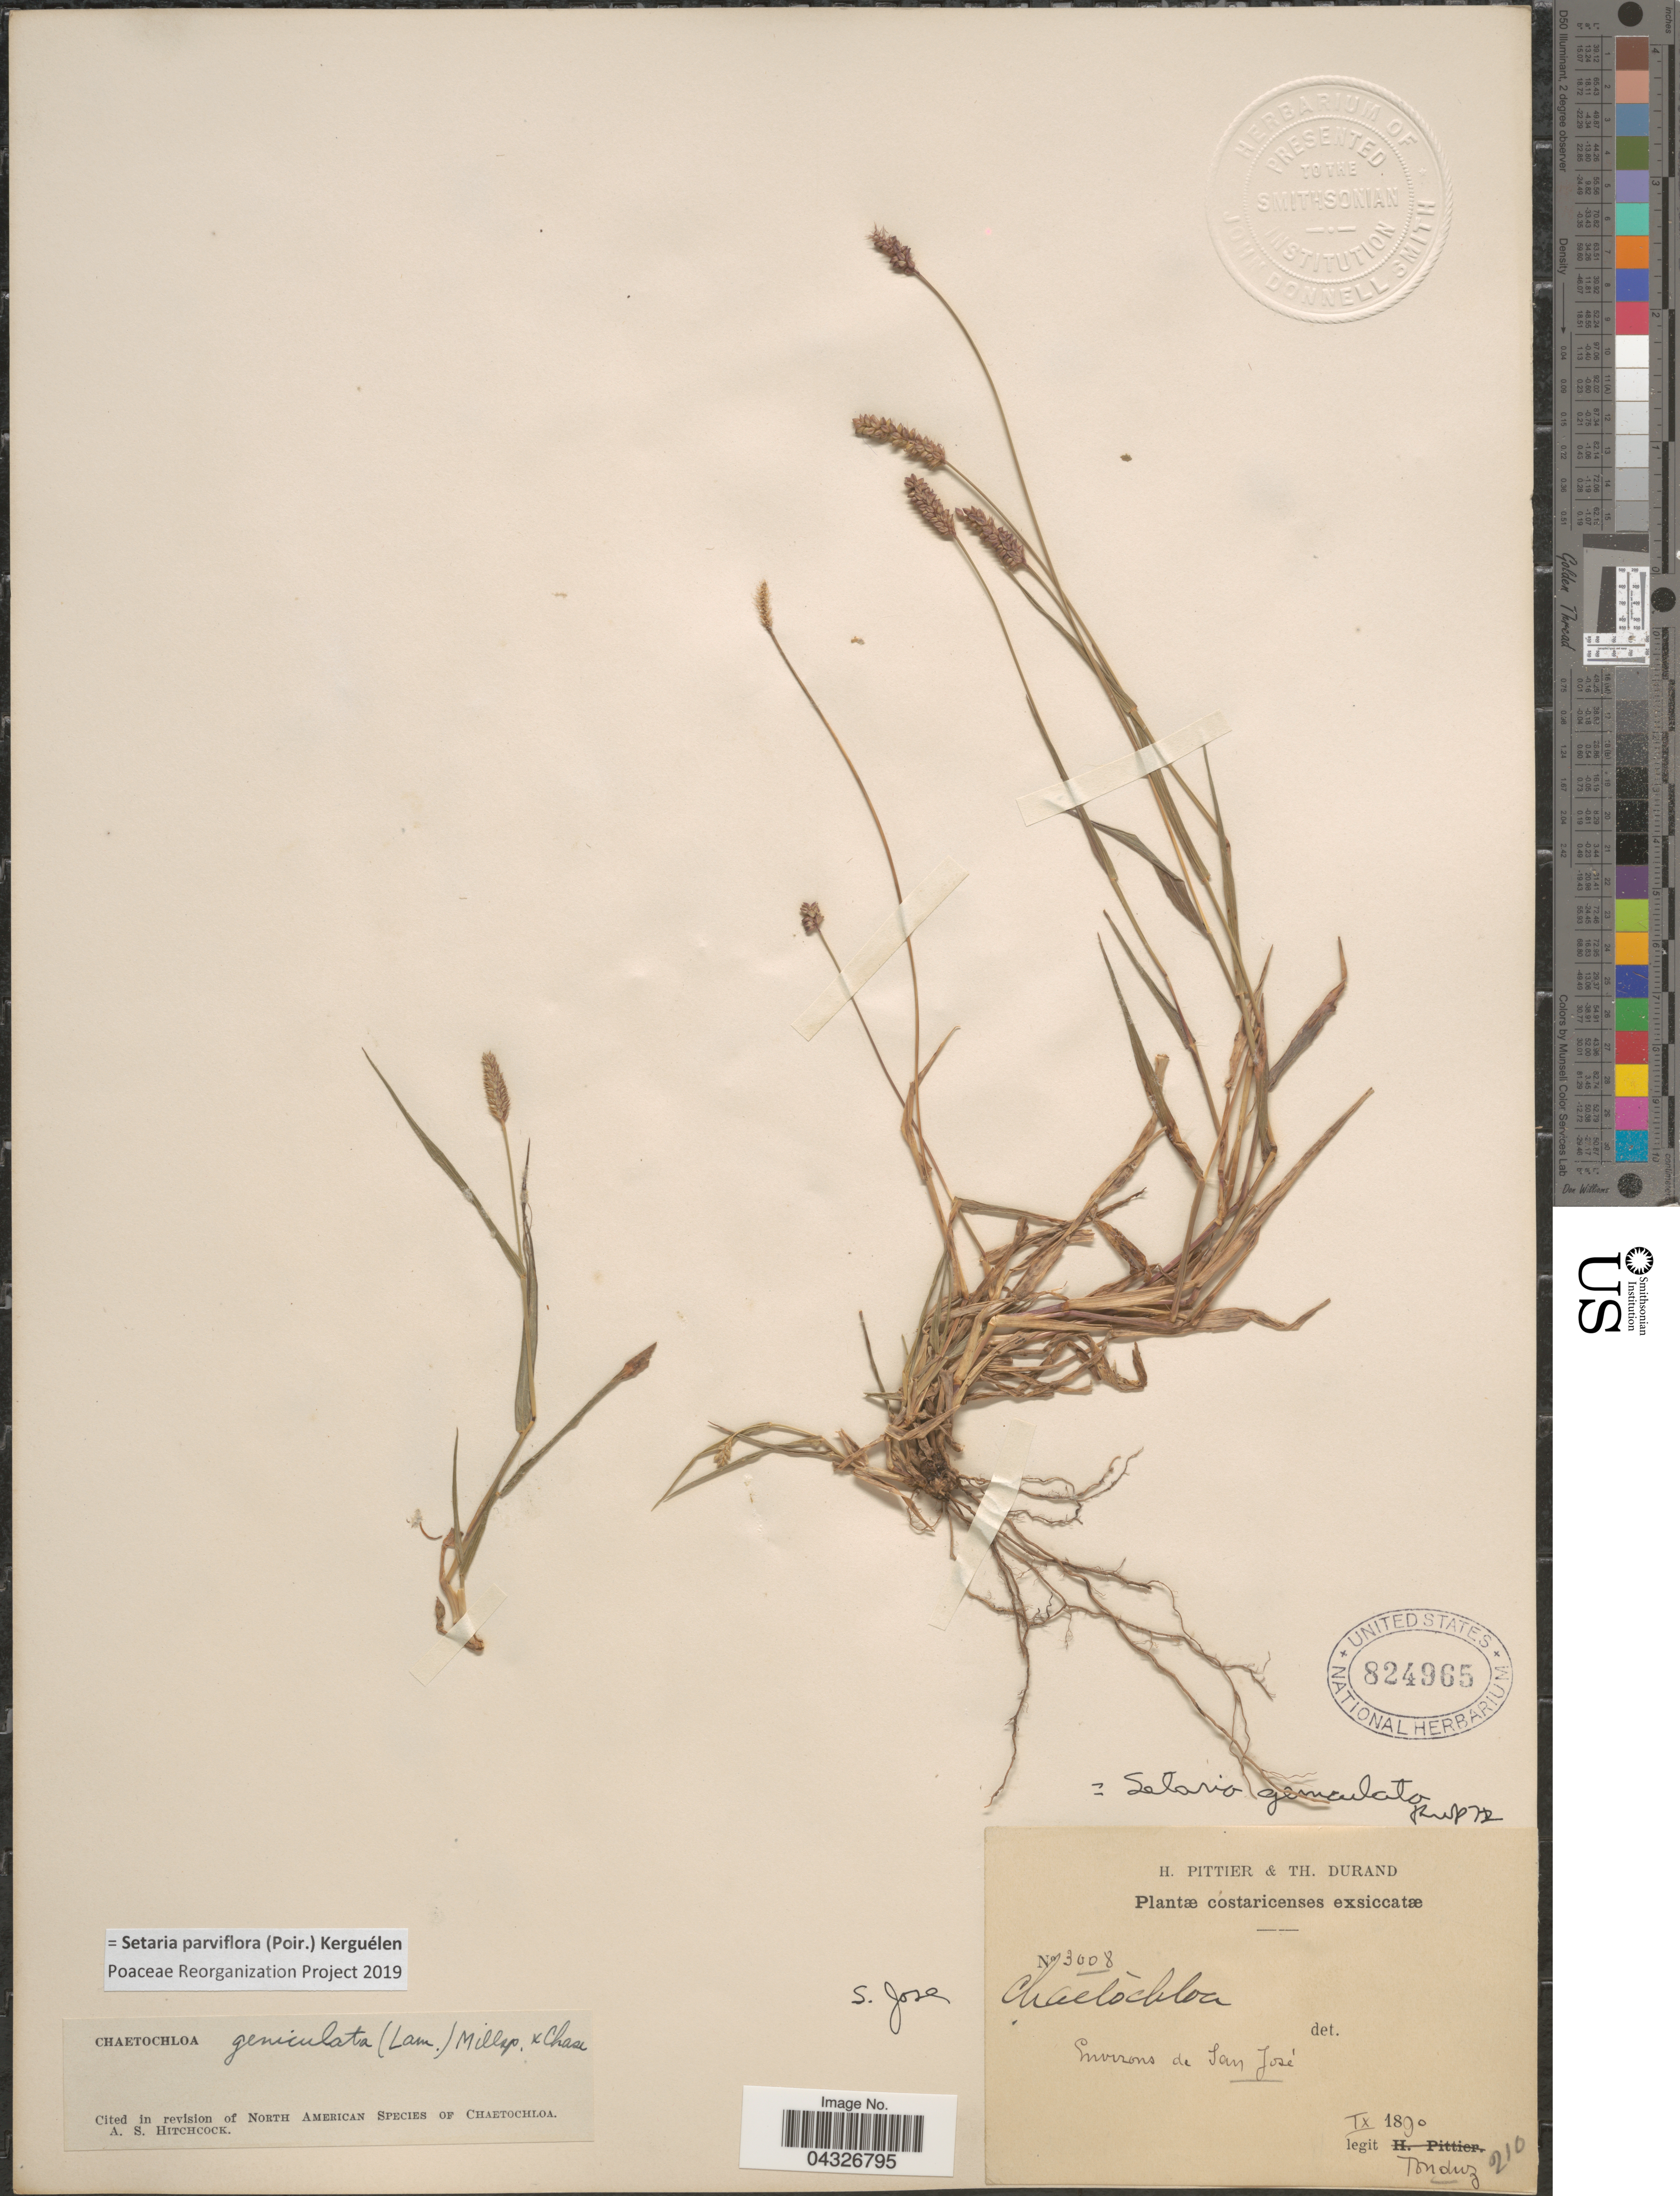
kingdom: Plantae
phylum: Tracheophyta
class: Liliopsida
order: Poales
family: Poaceae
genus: Setaria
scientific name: Setaria parviflora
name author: (Poir.) Kerguélen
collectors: Tonduz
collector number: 3008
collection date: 1890-09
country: Costa Rica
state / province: San José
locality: Environs de San José.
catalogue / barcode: US 824965